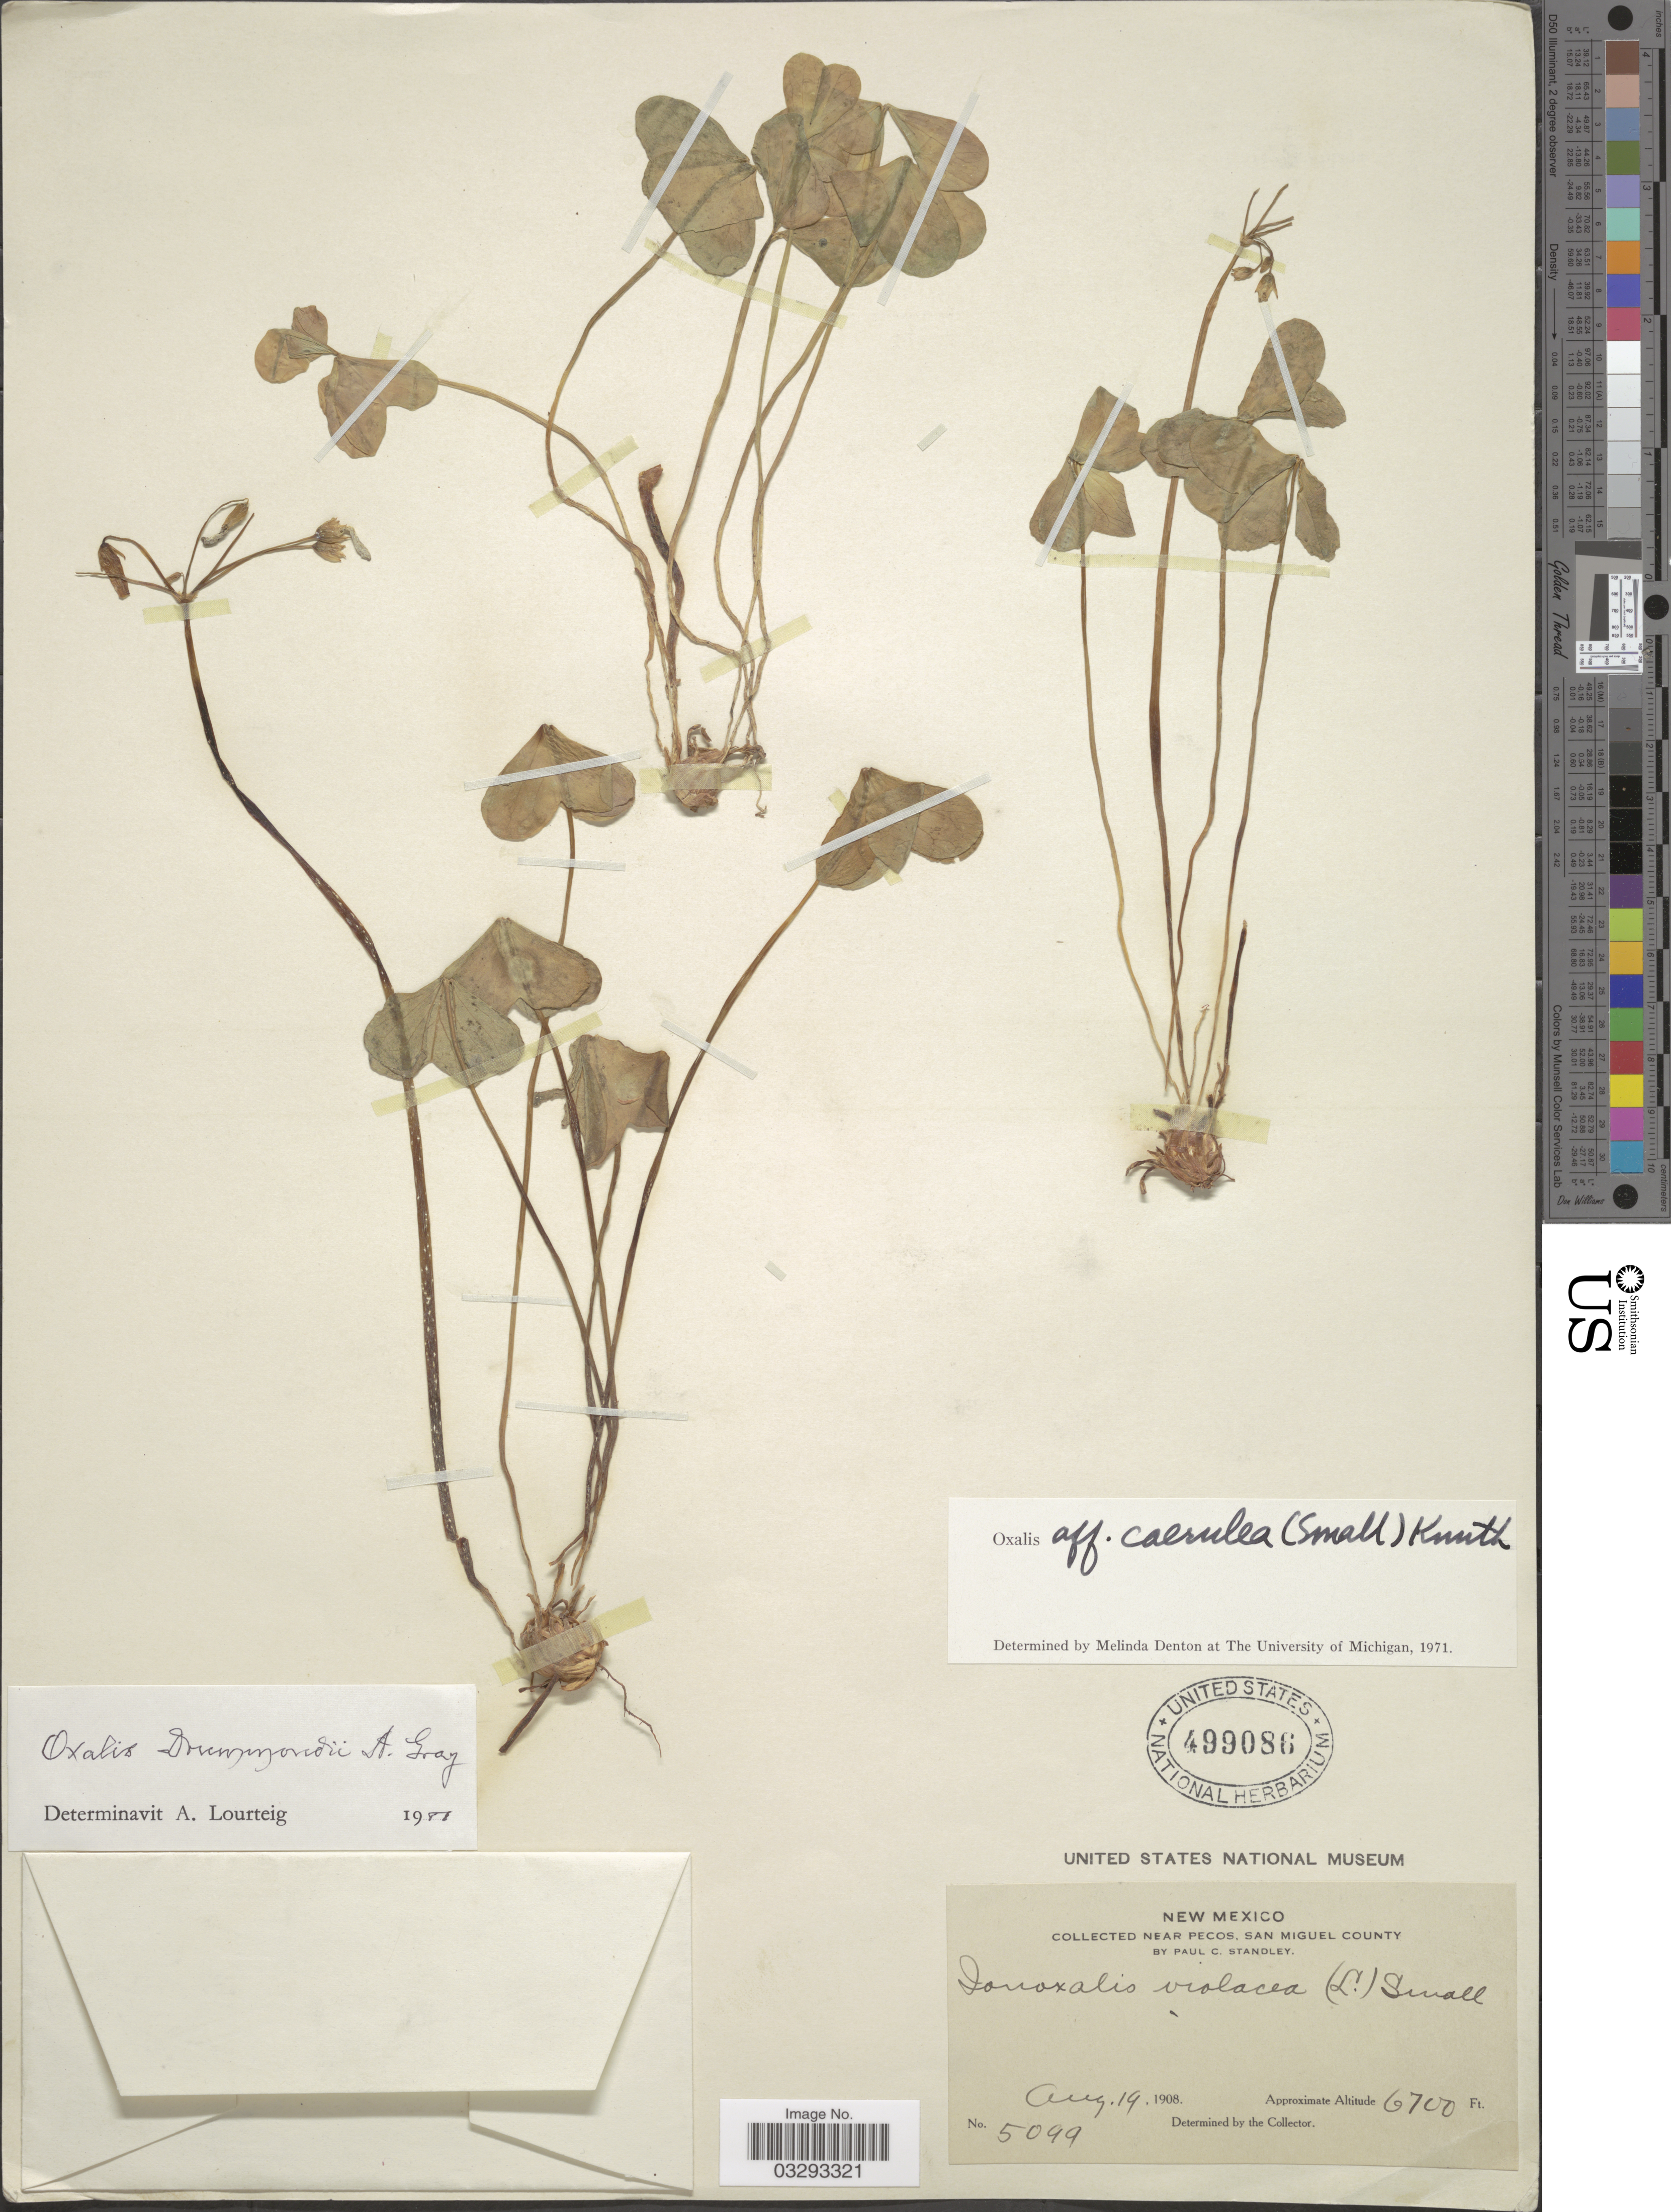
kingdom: Plantae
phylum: Tracheophyta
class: Magnoliopsida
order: Oxalidales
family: Oxalidaceae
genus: Oxalis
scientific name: Oxalis drummondii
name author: A. Gray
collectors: P. C. Standley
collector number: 5099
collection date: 1908-08-19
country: United States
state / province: New Mexico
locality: Collected near Pecos, San Miguel County.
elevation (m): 2042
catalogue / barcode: US 499086